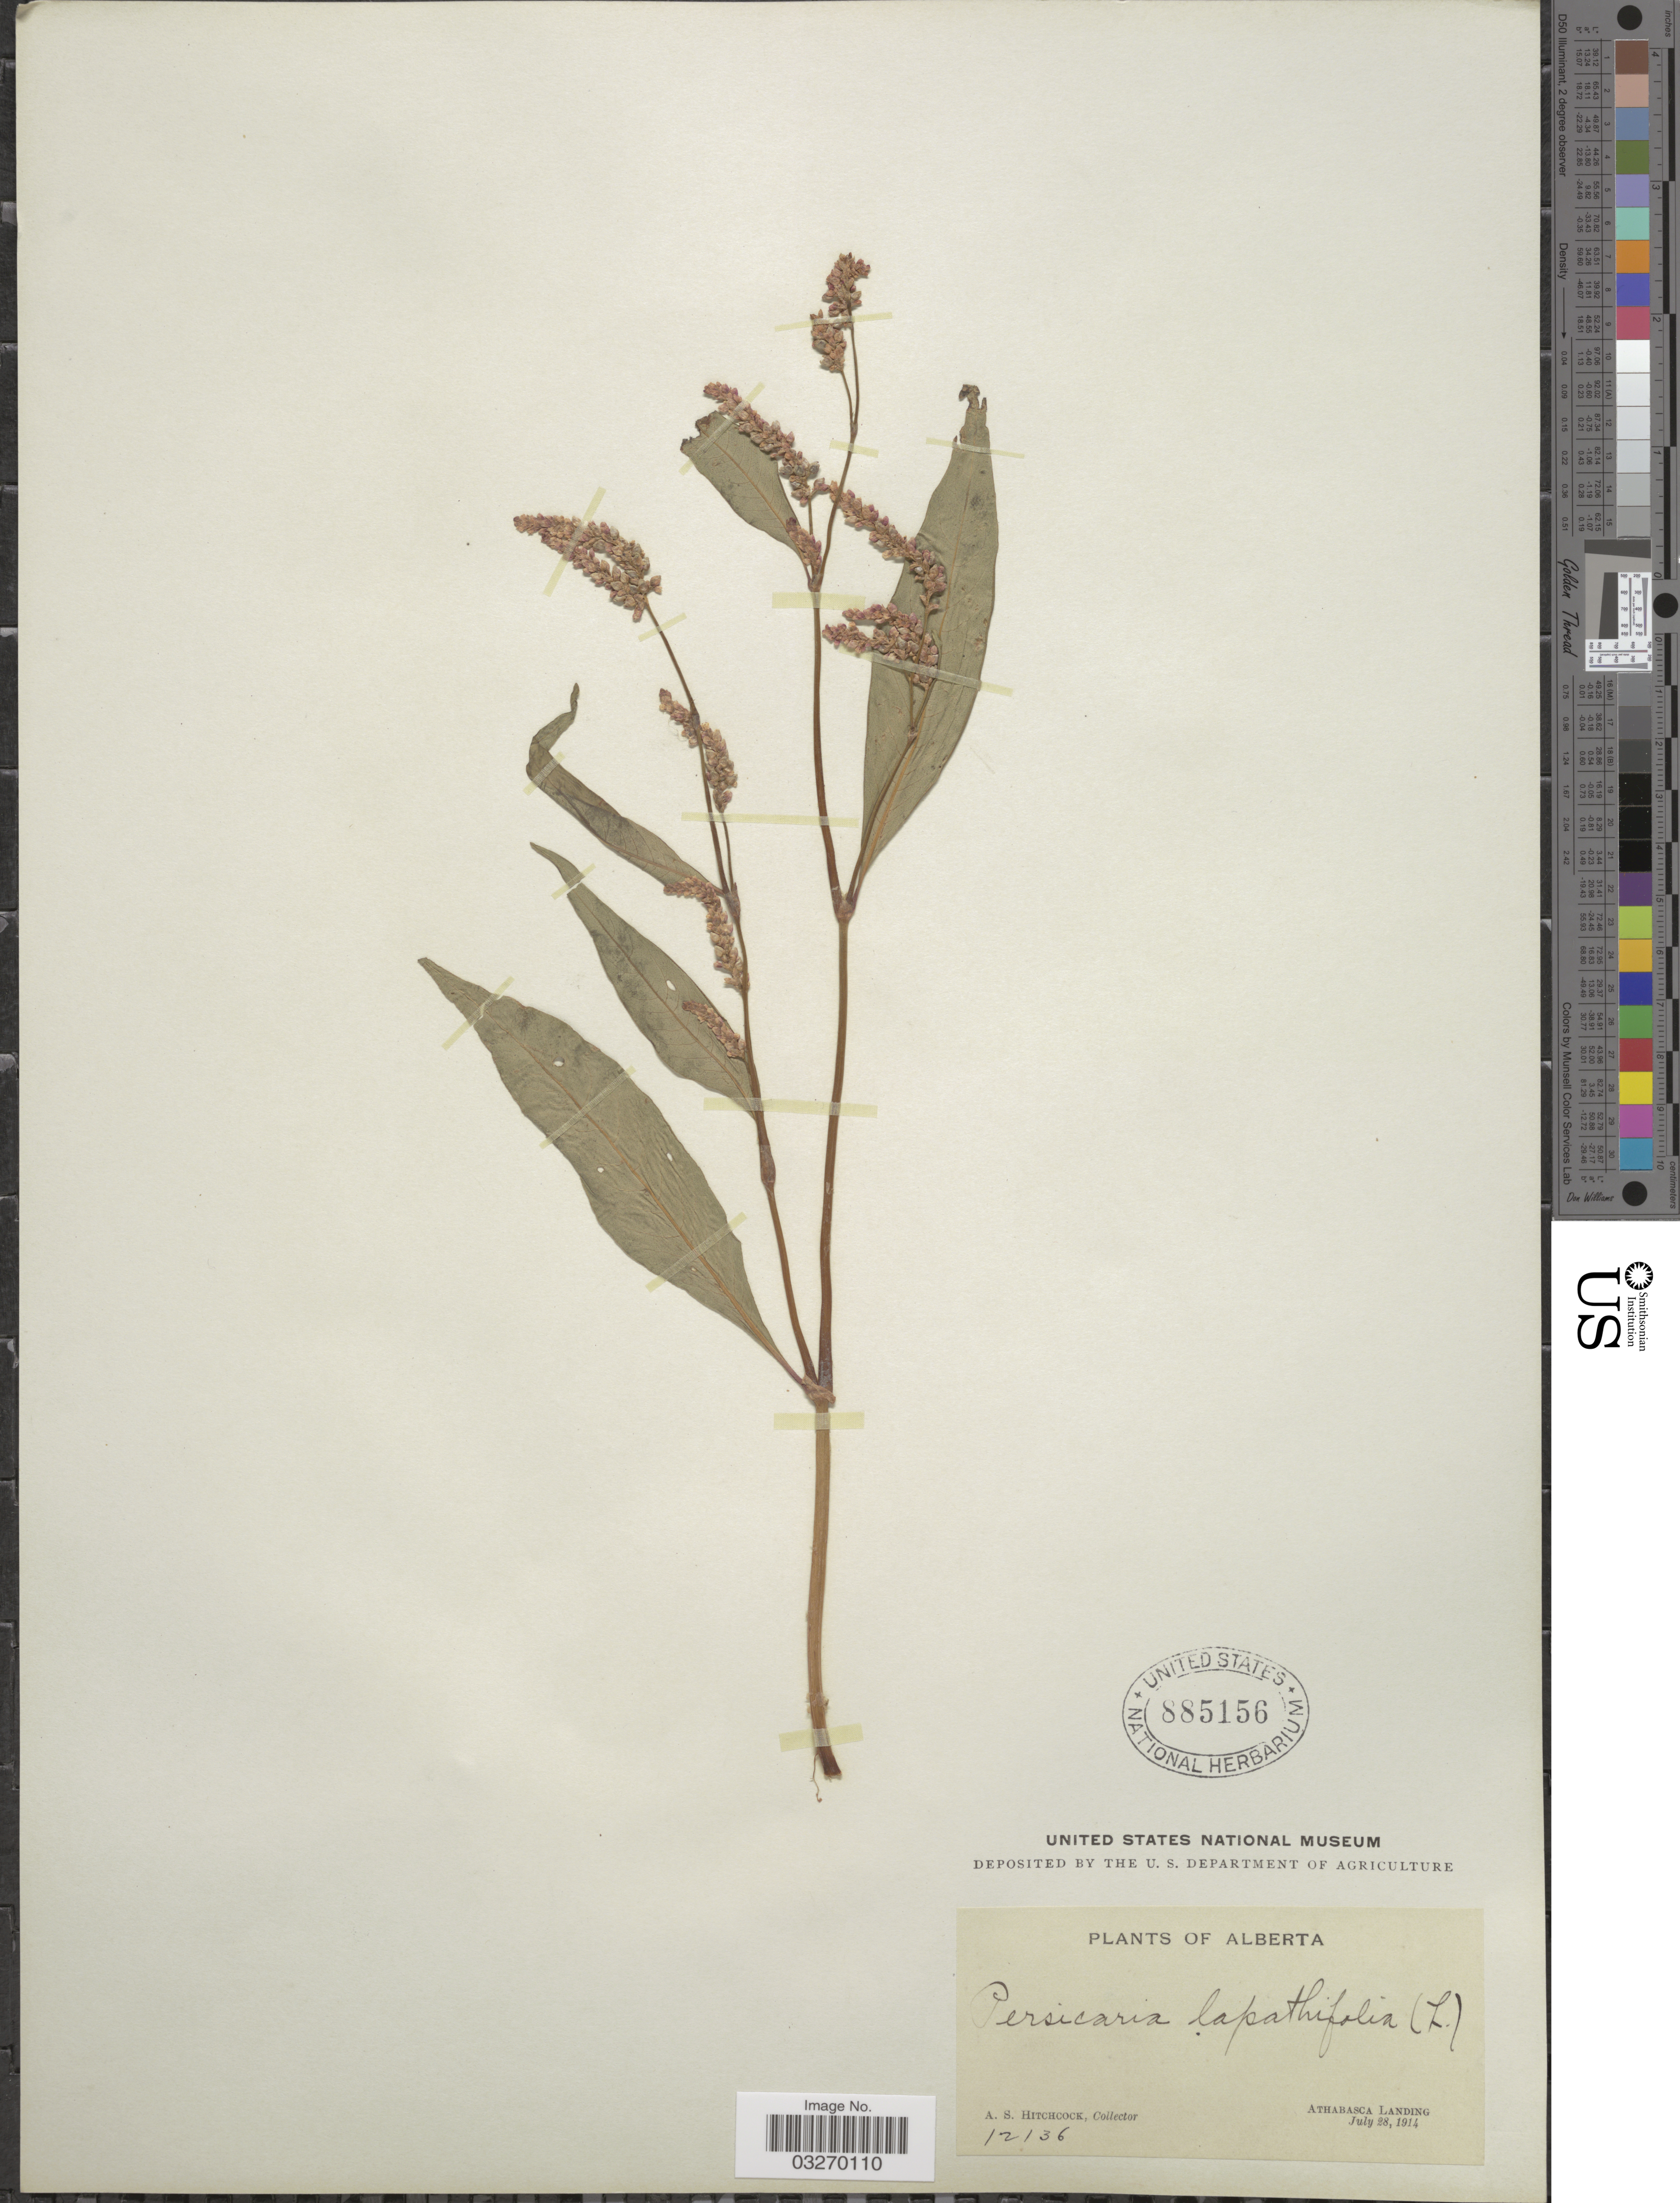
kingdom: Plantae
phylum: Tracheophyta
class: Magnoliopsida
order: Caryophyllales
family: Polygonaceae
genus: Persicaria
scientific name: Persicaria lapathifolia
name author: (L.) Delarbre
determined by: Atha, D. E.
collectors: A. S. Hitchcock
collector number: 12136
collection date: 1914-07-28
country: Canada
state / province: Alberta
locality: Athabasca Landing.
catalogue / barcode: US 885156